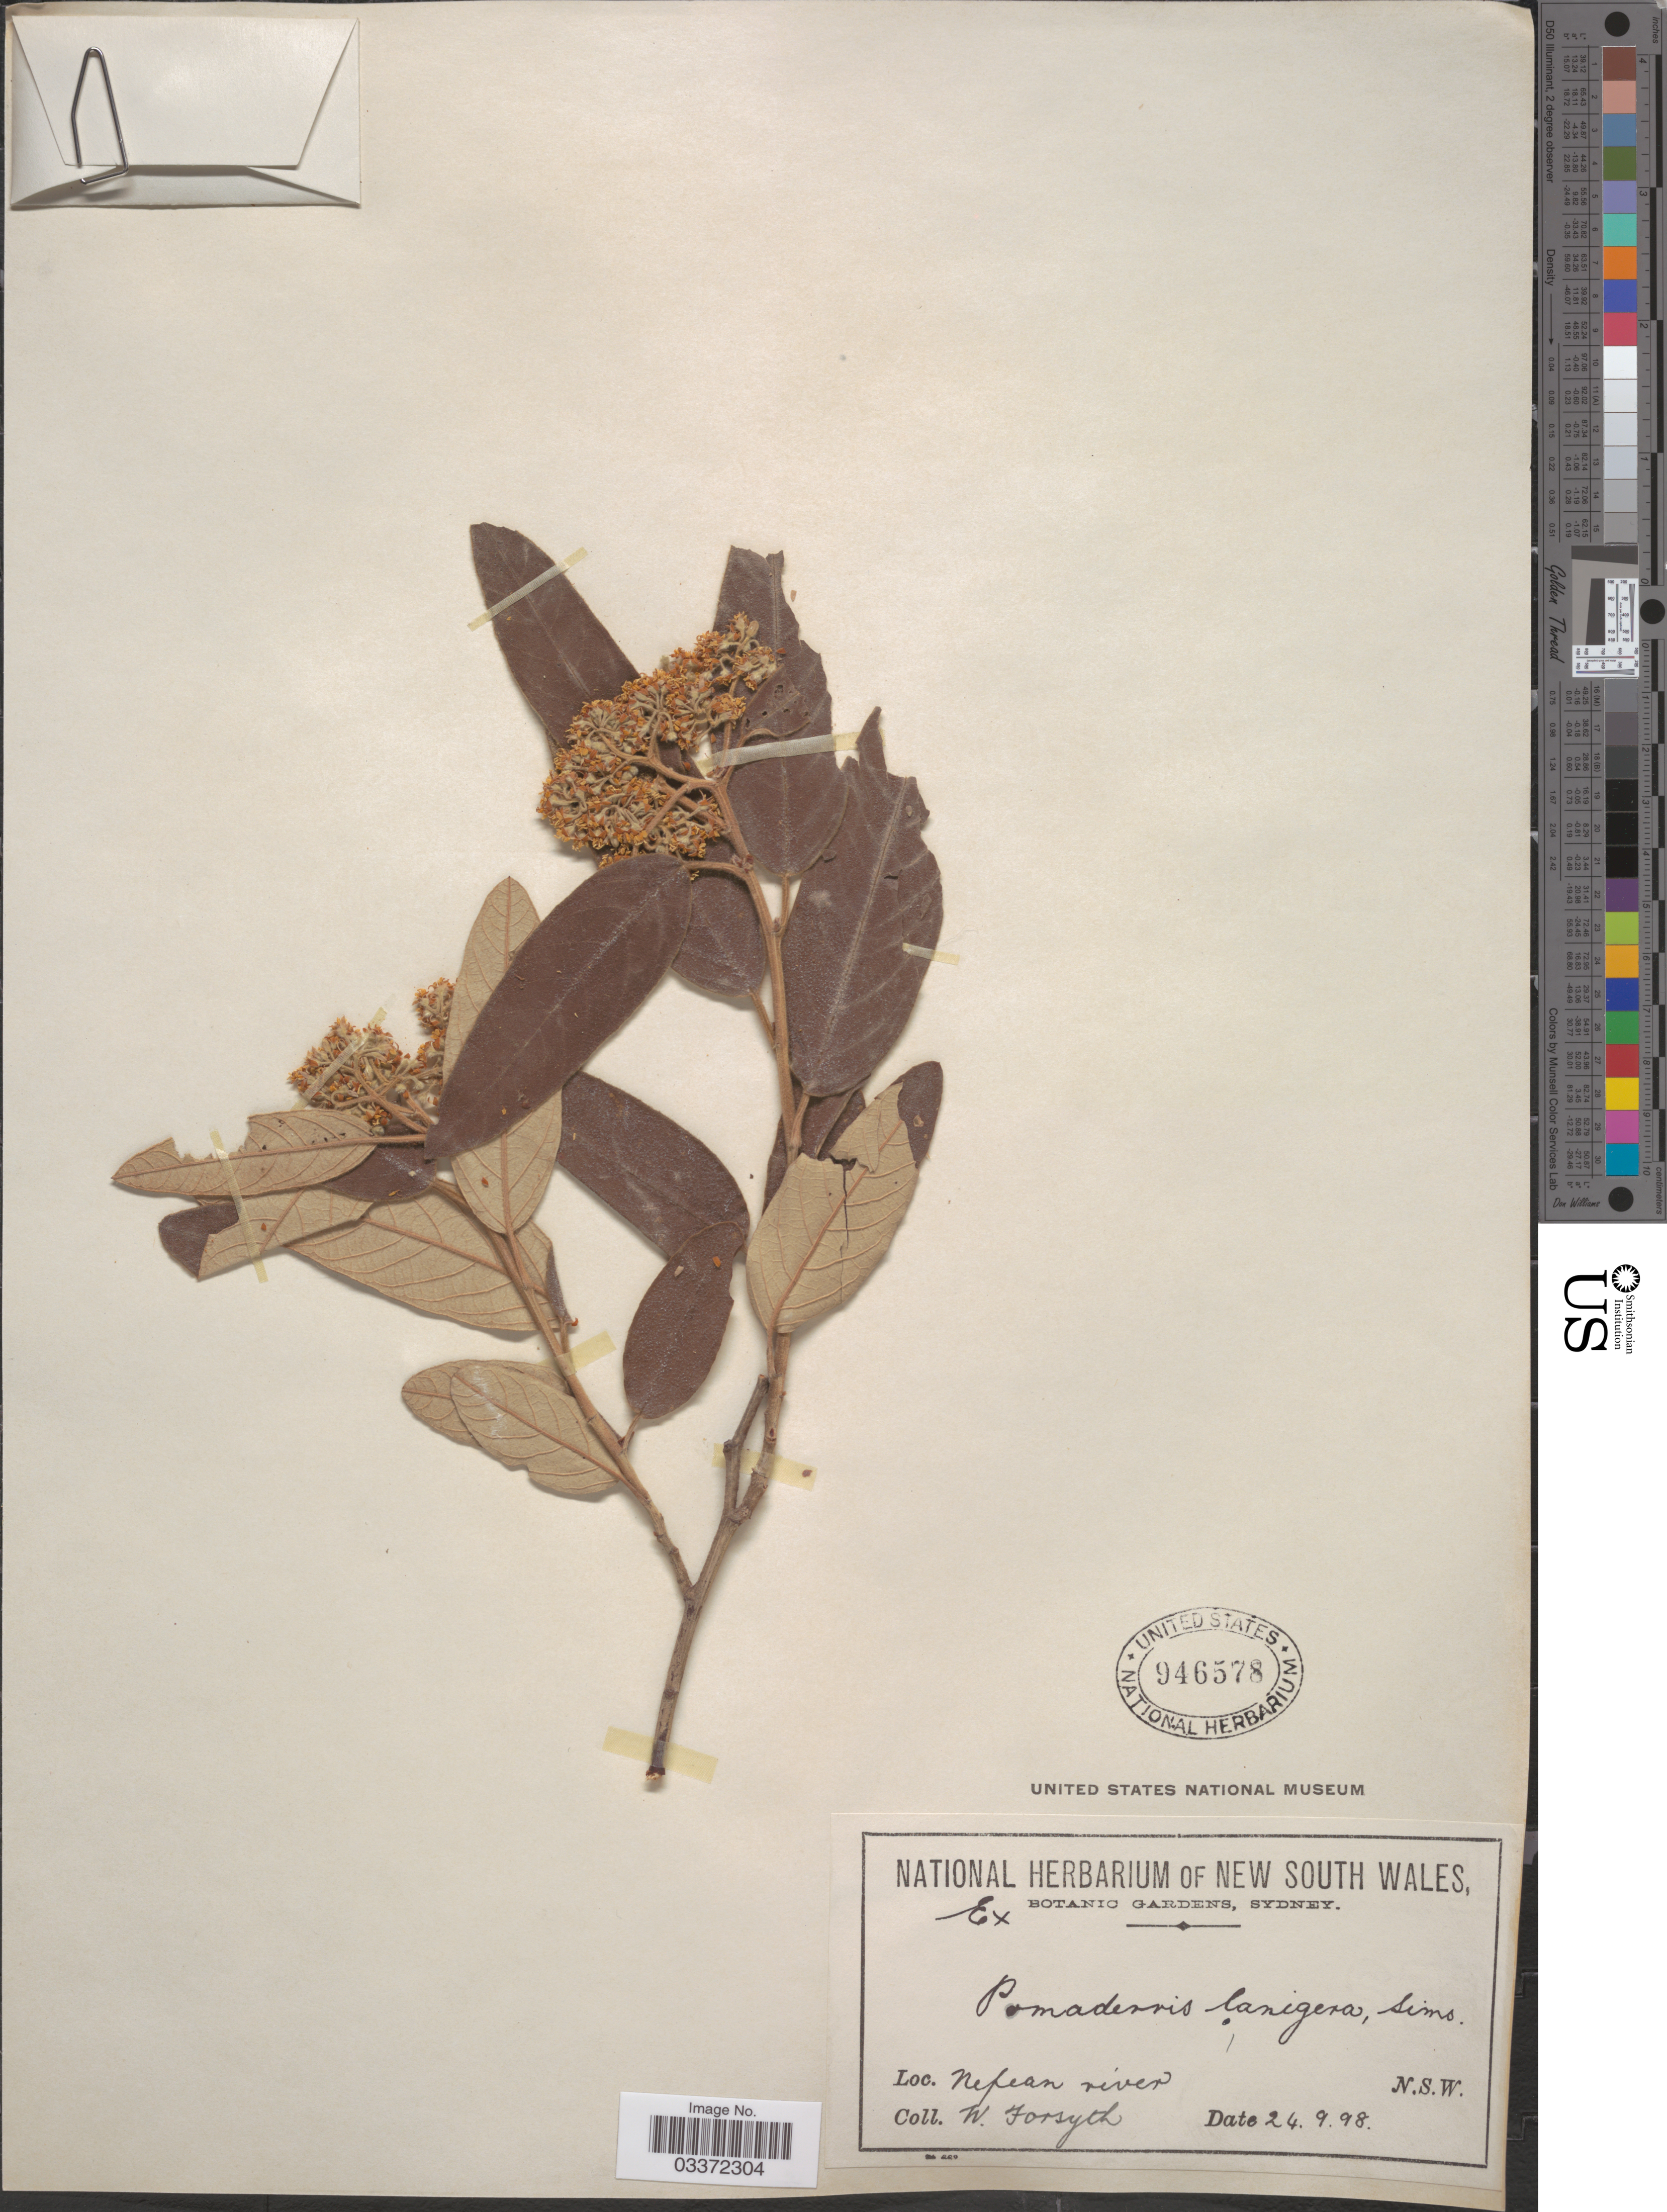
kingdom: Plantae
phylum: Tracheophyta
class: Magnoliopsida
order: Rosales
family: Rhamnaceae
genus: Pomaderris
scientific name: Pomaderris lanigera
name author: (Andrews) Sims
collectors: W. Forsyth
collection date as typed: Transcribed d/m/y: 24/9/98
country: Australia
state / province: New South Wales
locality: Nepean river.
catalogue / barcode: US 946578